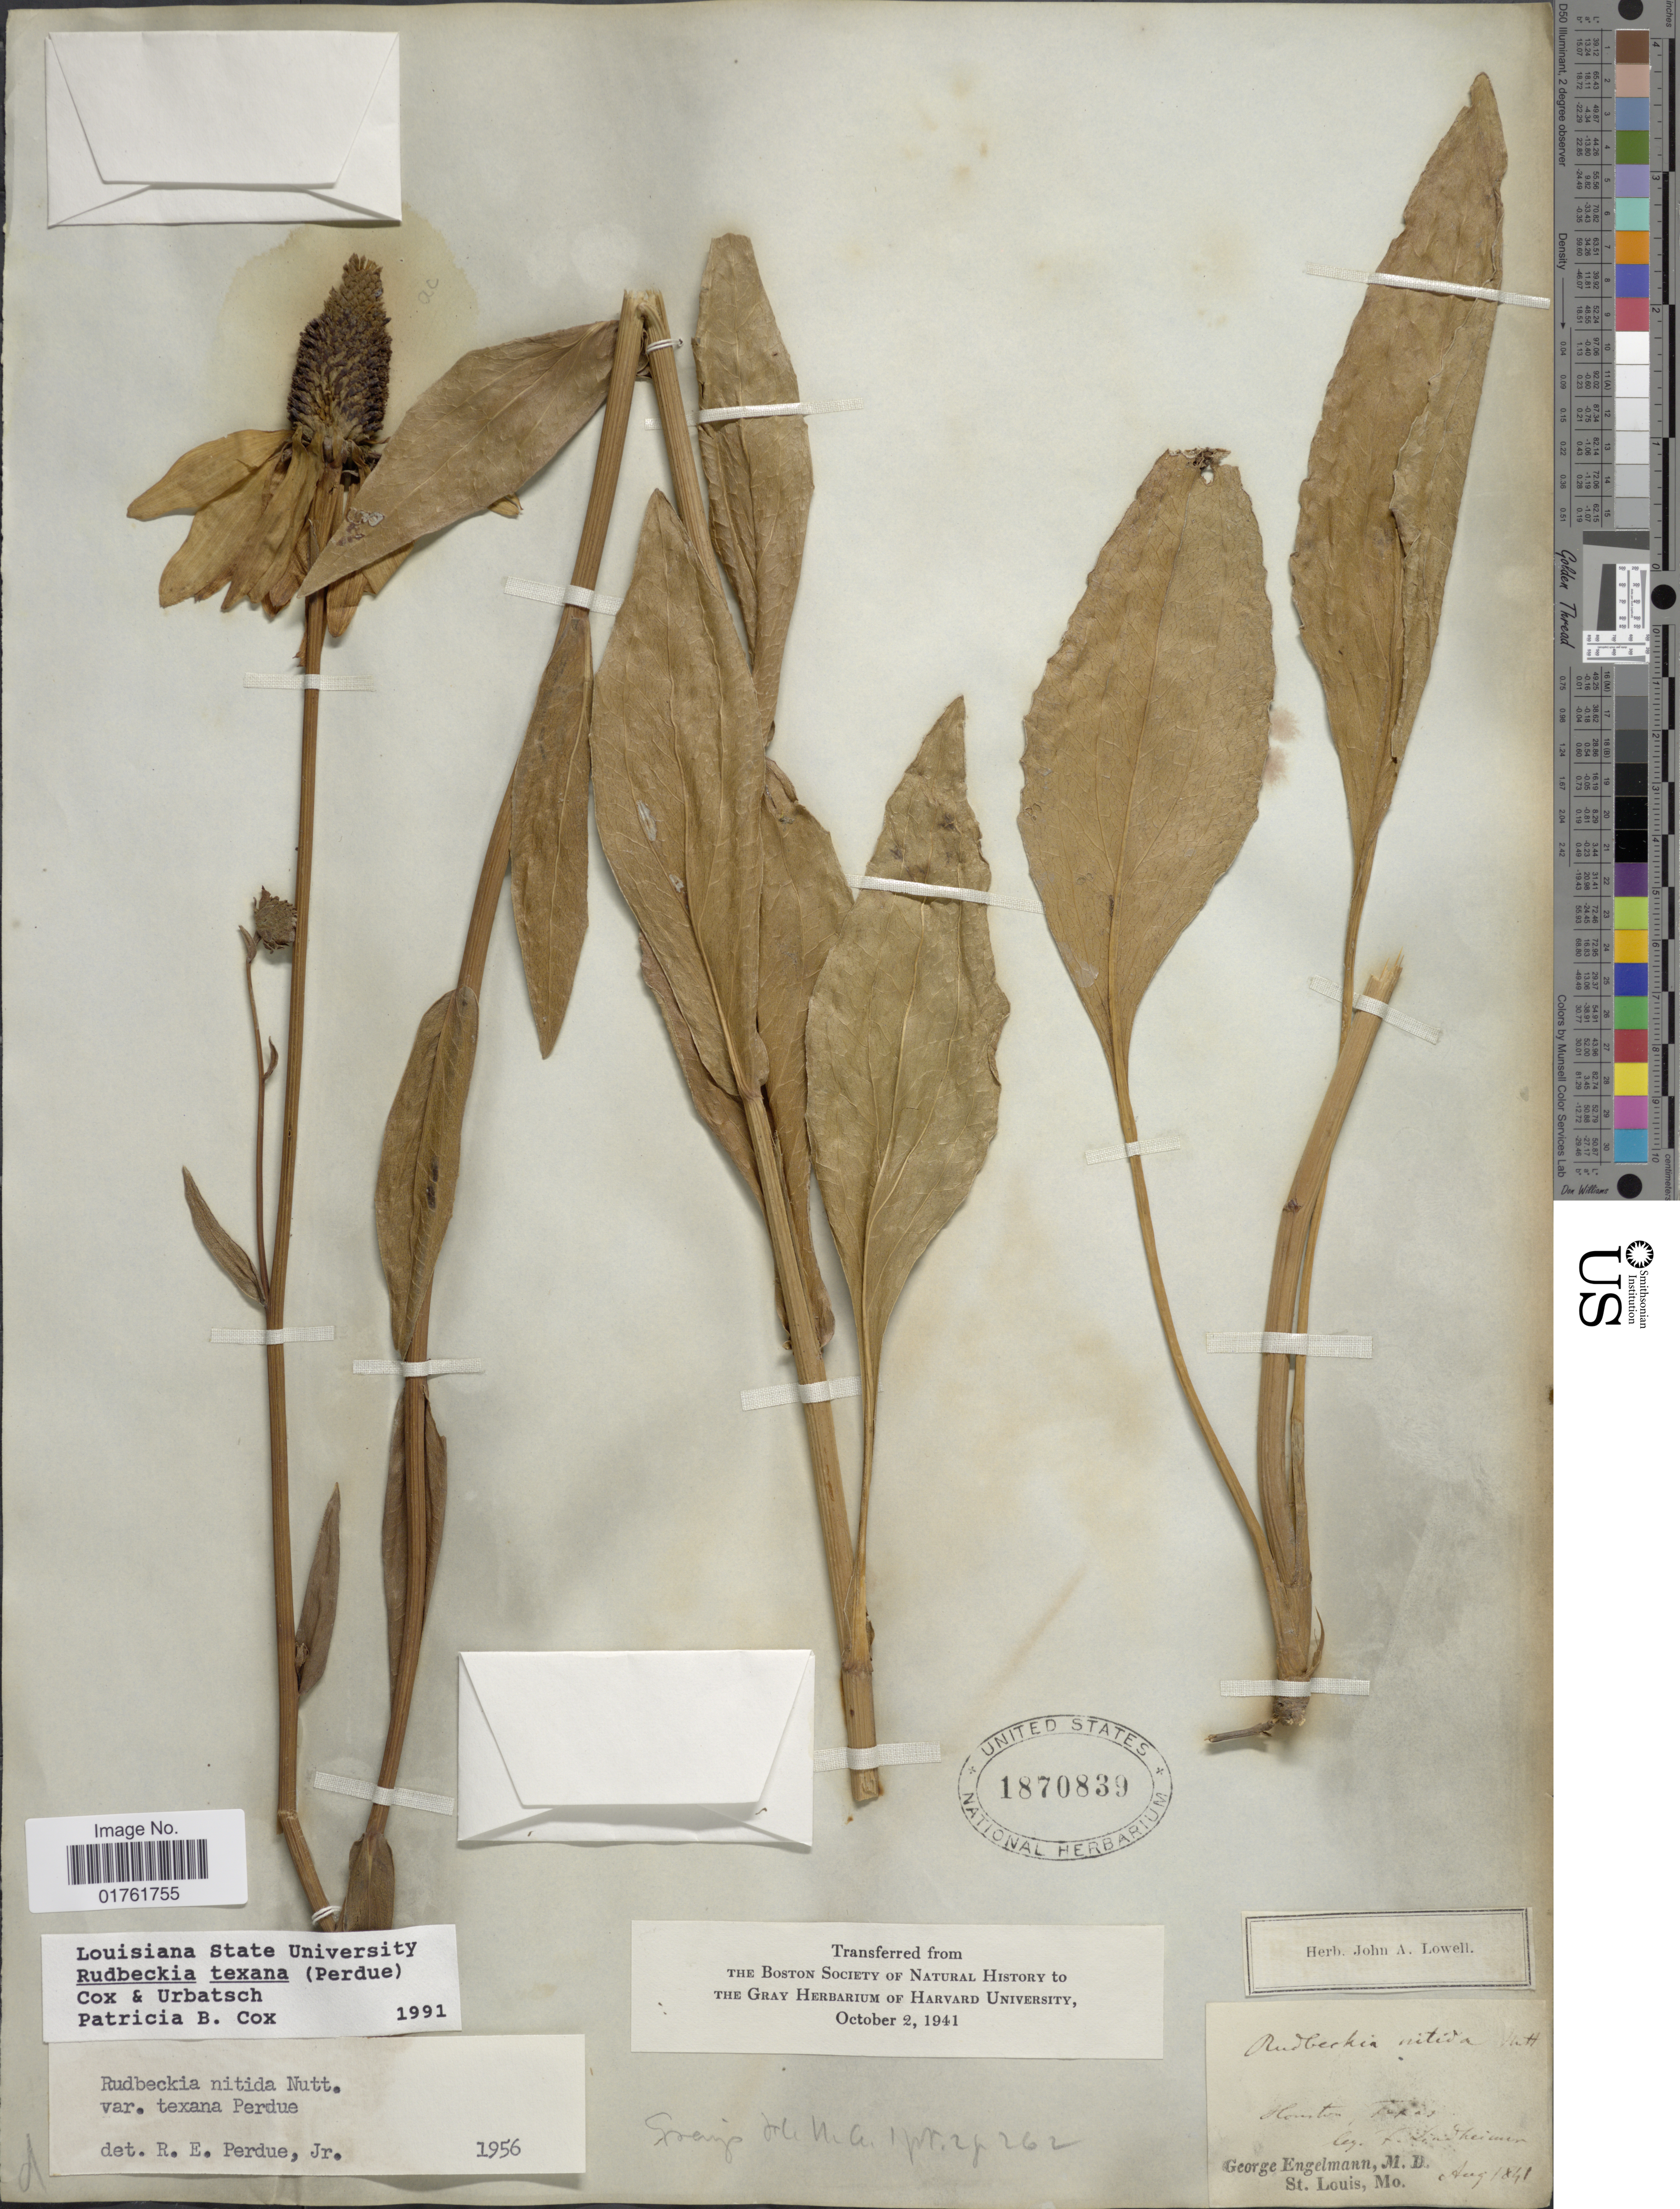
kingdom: Plantae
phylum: Tracheophyta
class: Magnoliopsida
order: Asterales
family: Asteraceae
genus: Rudbeckia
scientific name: Rudbeckia tenax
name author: C.L. Boynton & Beadle in Small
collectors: F. Lindheimer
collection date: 1842-08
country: United States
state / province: Texas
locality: Houston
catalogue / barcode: US 1870839